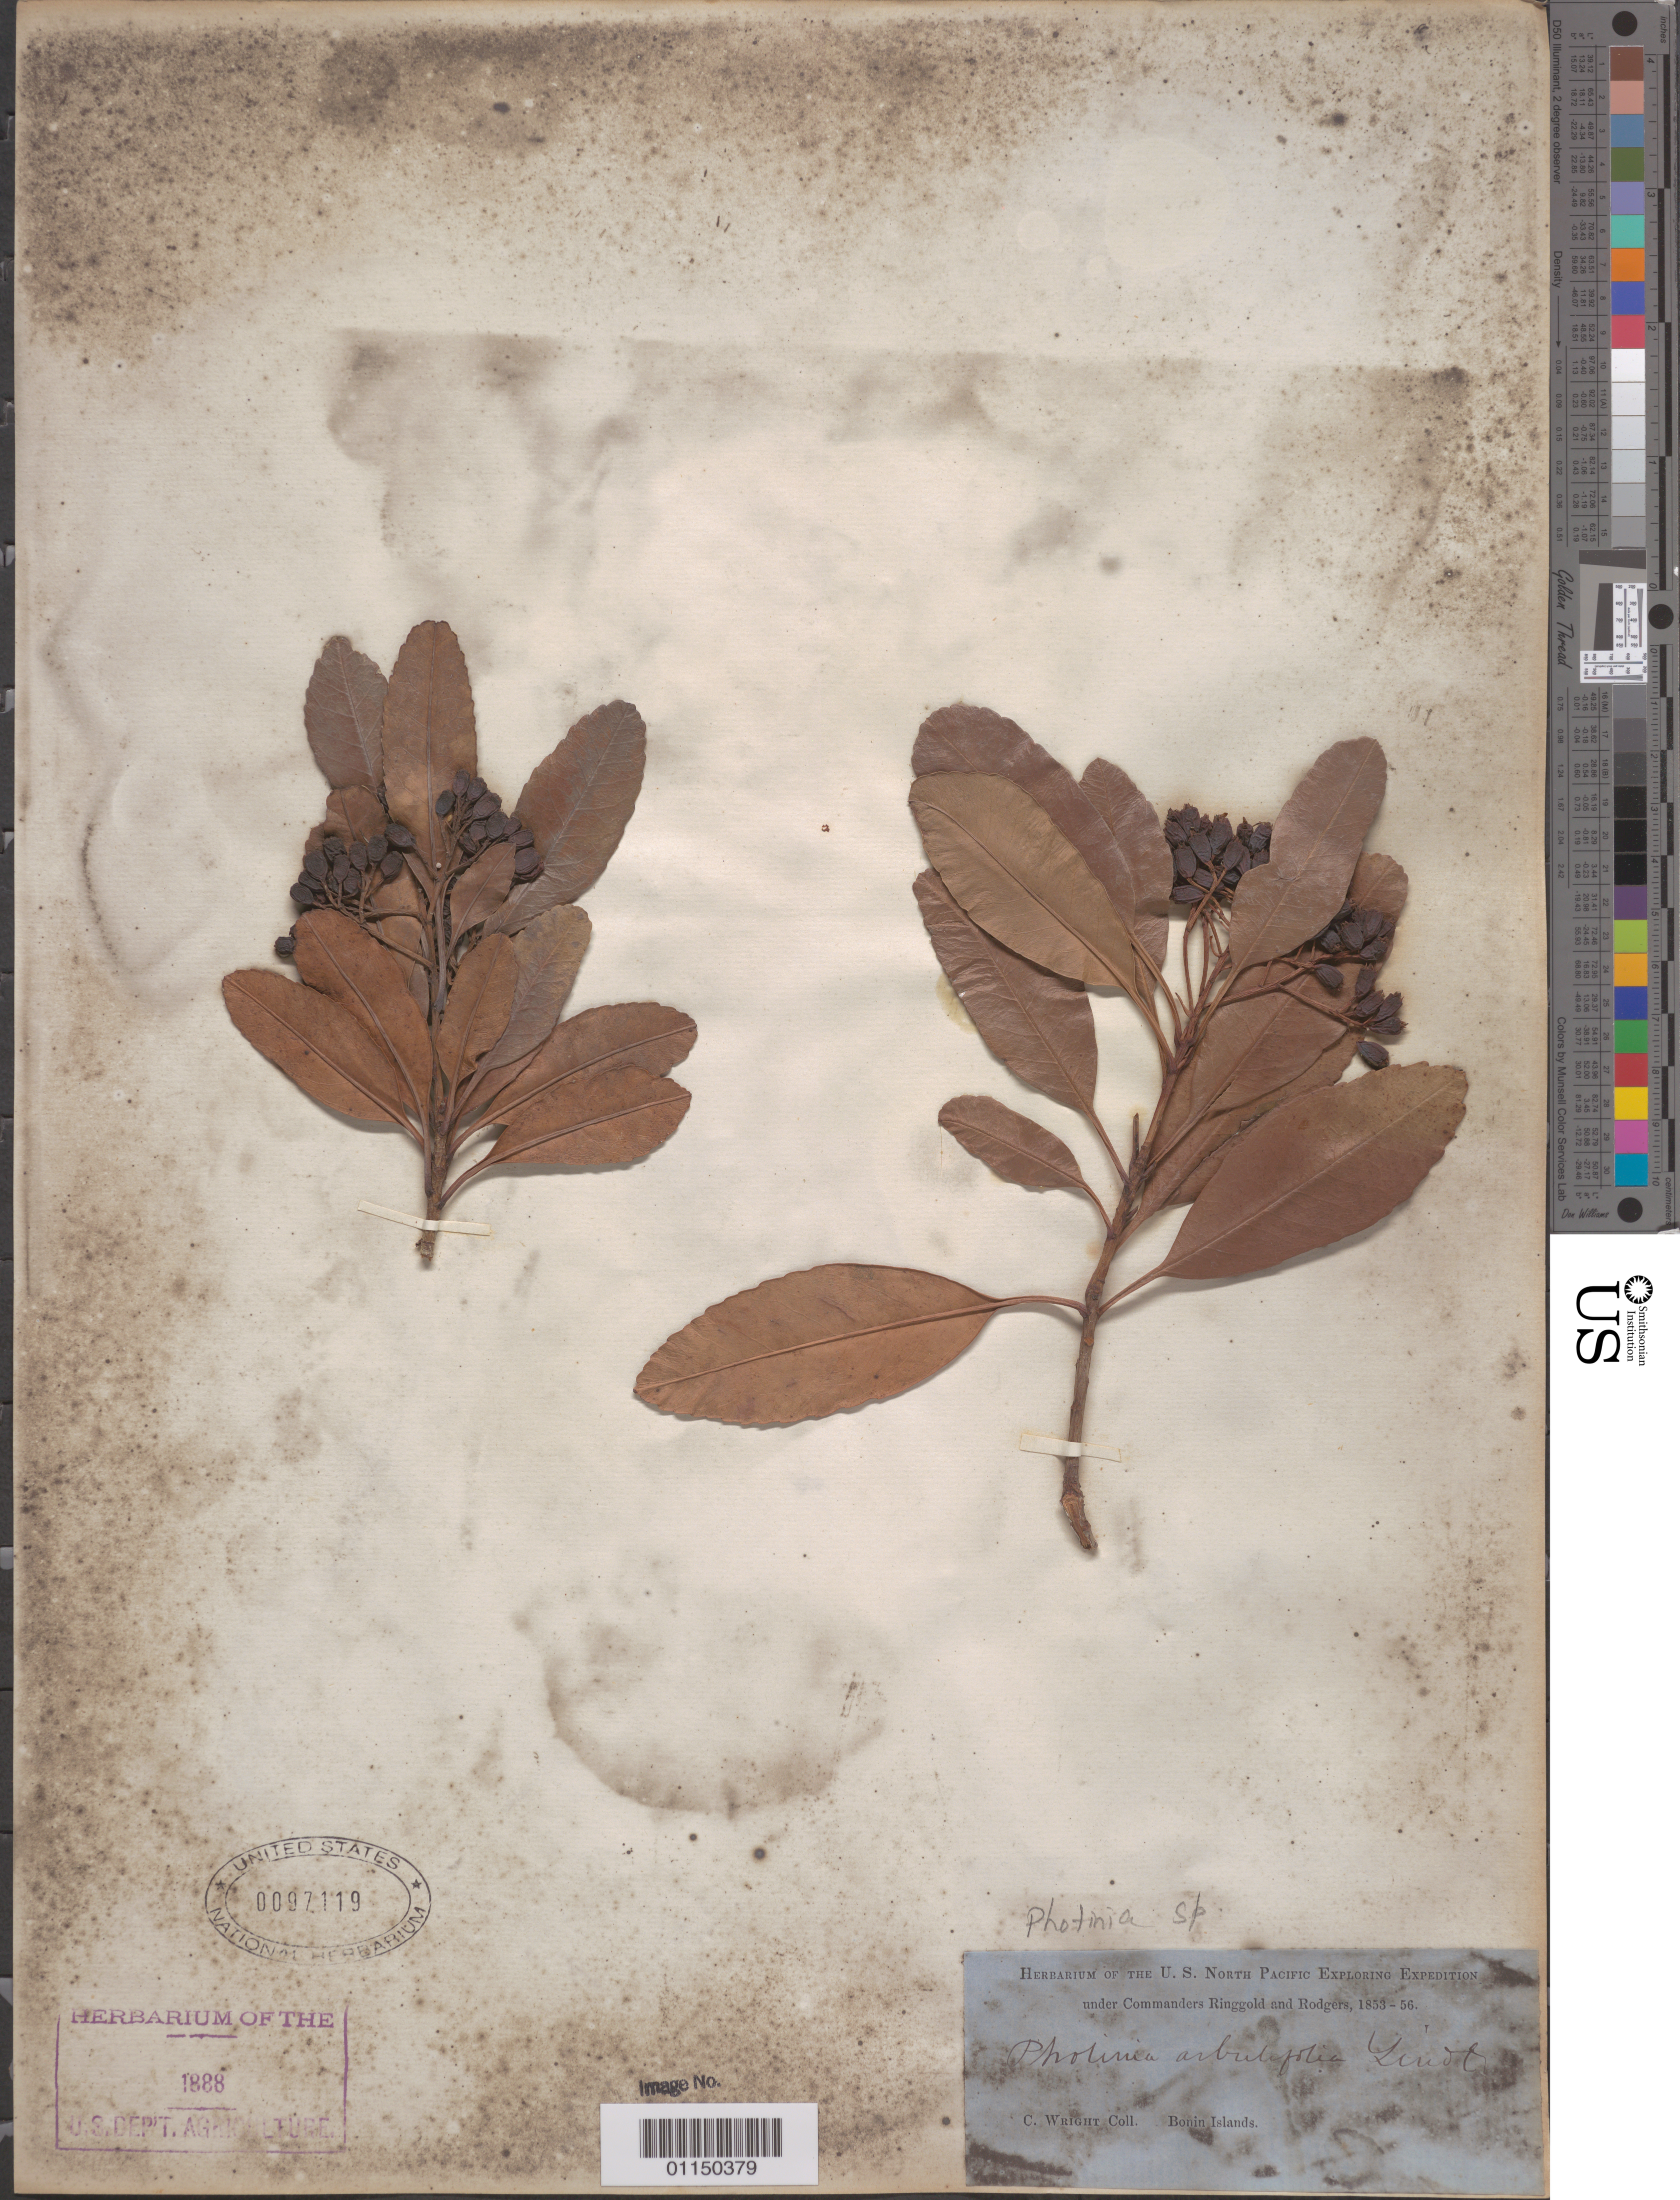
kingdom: Plantae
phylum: Tracheophyta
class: Magnoliopsida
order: Rosales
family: Rosaceae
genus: Photinia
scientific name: Photinia sp.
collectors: C. Wright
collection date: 1853/1856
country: Japan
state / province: Tokyo, Federal City of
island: Bonin Islands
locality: Bonin Islands.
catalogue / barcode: US 97119